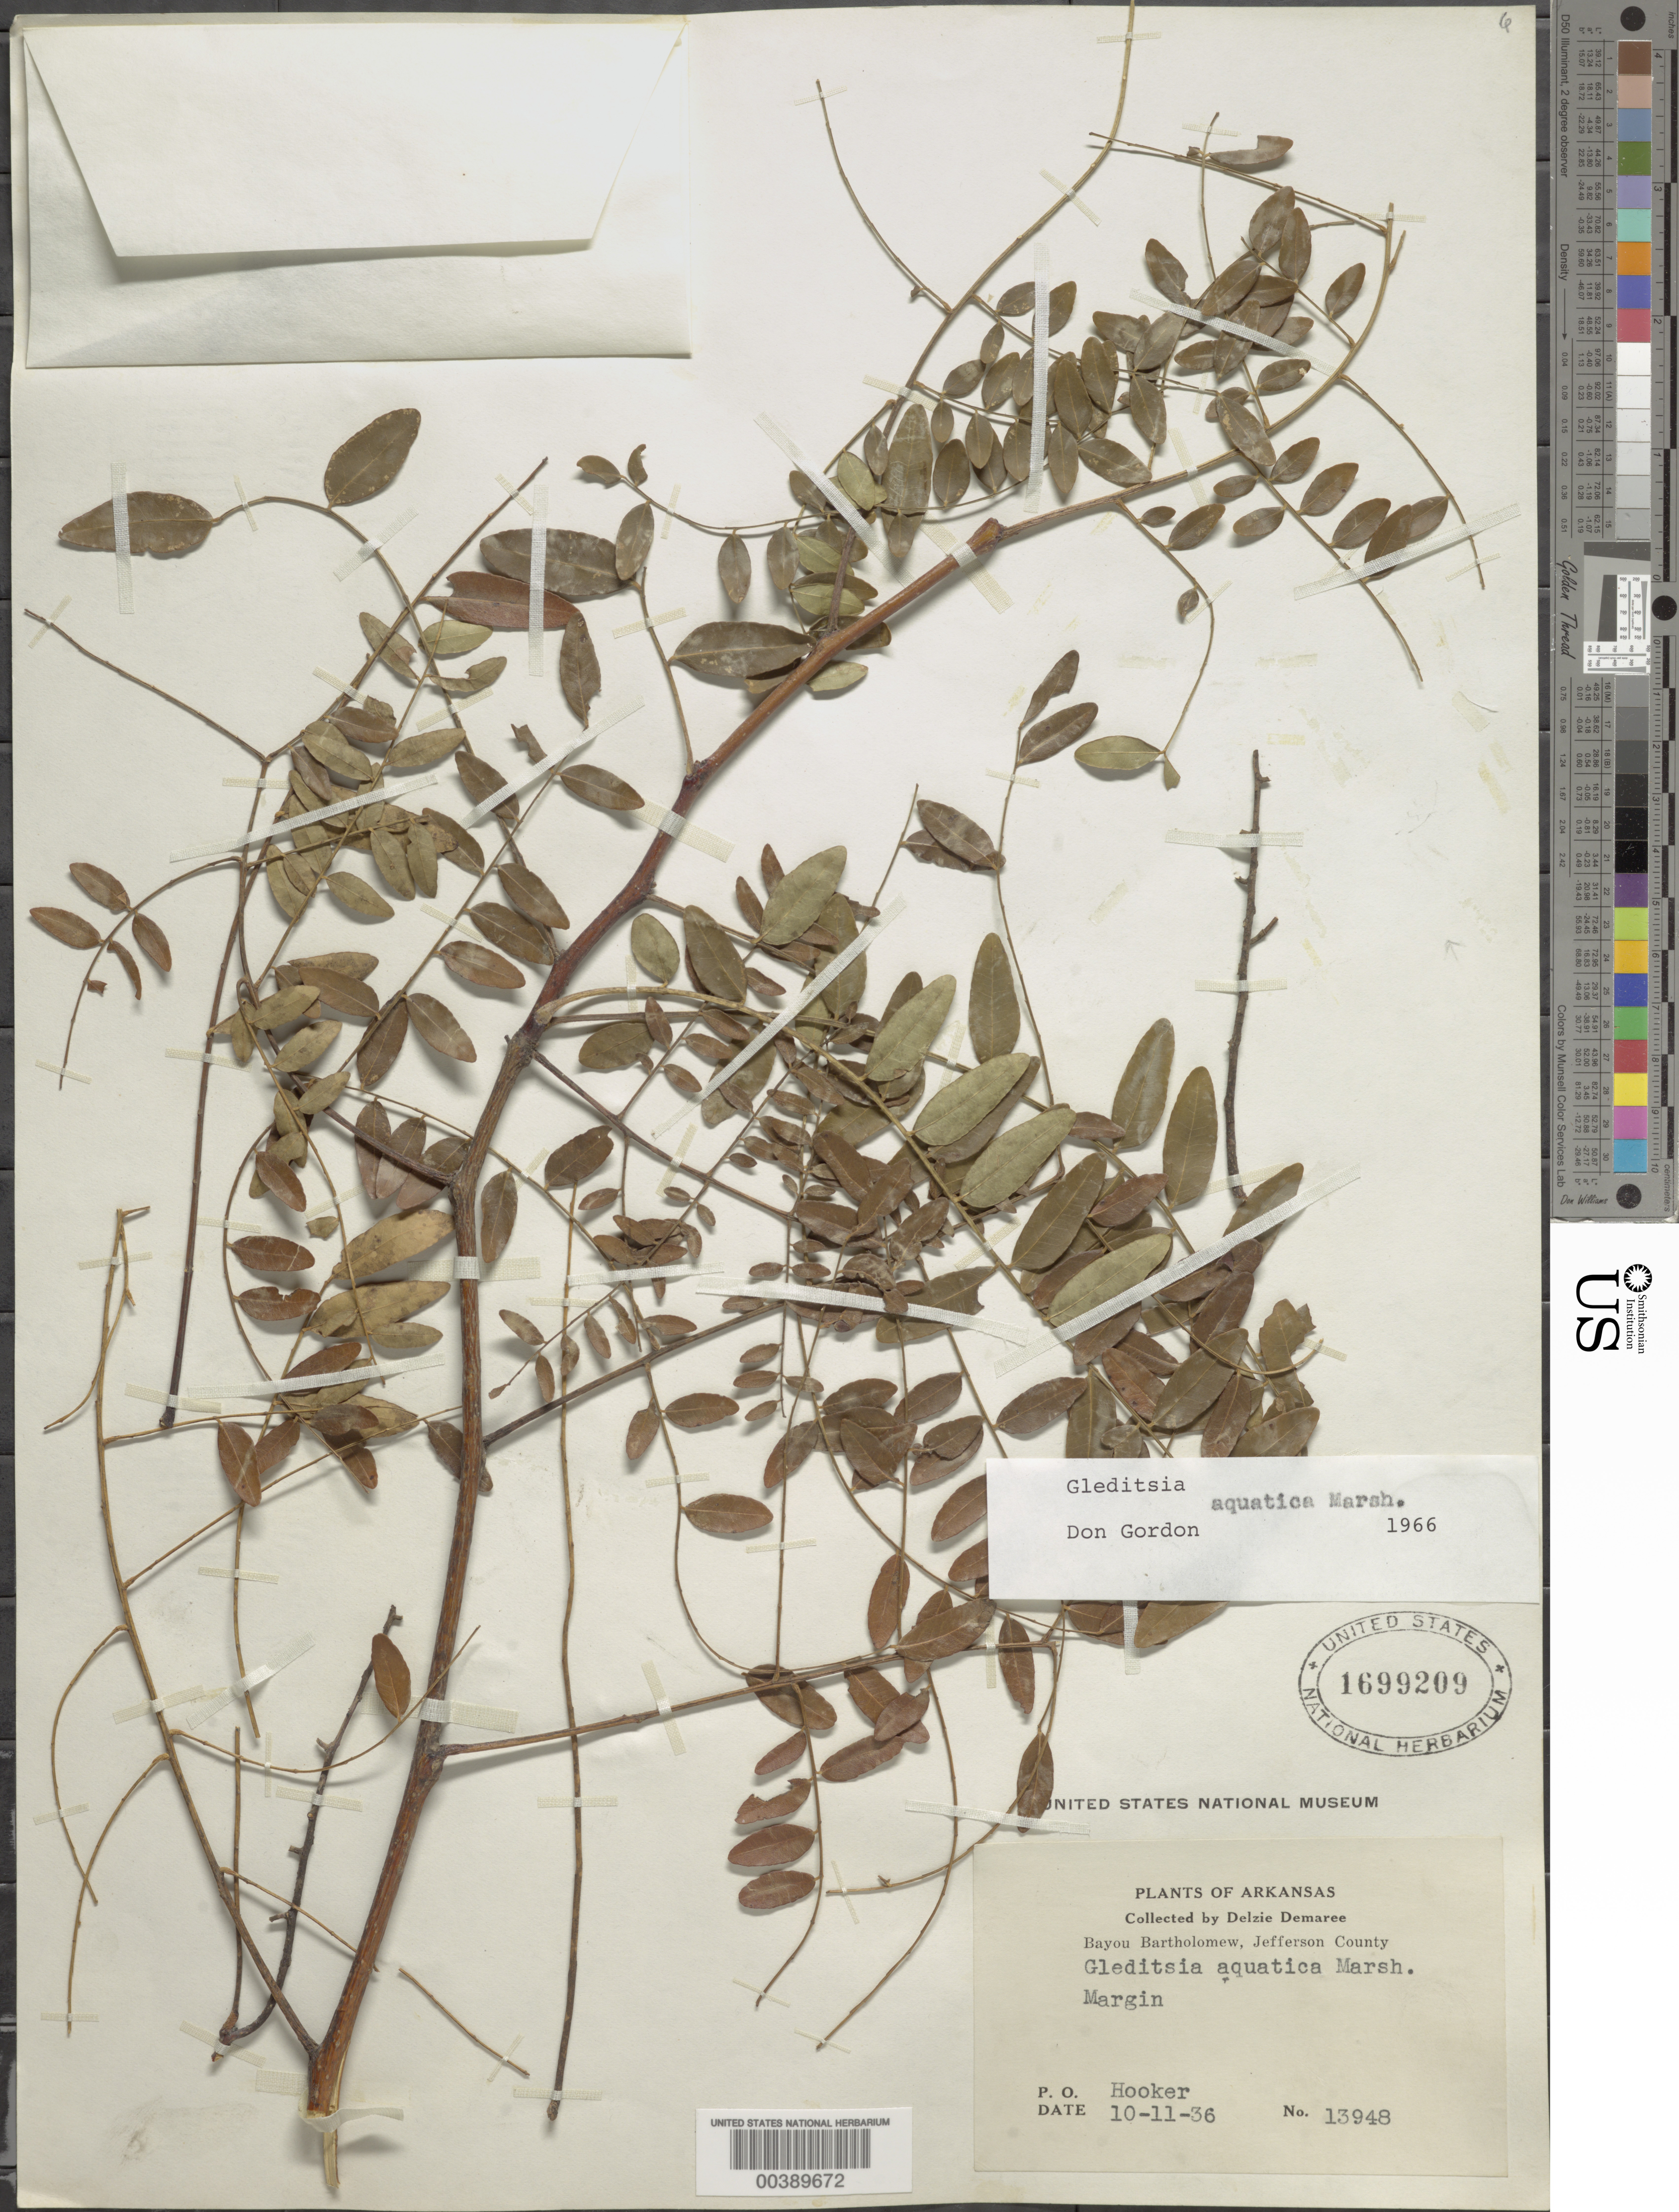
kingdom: Plantae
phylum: Tracheophyta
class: Magnoliopsida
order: Fabales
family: Fabaceae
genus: Gleditsia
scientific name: Gleditsia aquatica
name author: Marshall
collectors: D. Demaree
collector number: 13948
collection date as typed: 10 Nov 1936 or 11 Oct 1936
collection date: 1936-10-11 or 1936-11-10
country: United States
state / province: Arkansas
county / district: Jefferson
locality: Bayou bartholomew; hooker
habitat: Margin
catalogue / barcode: US 1699209